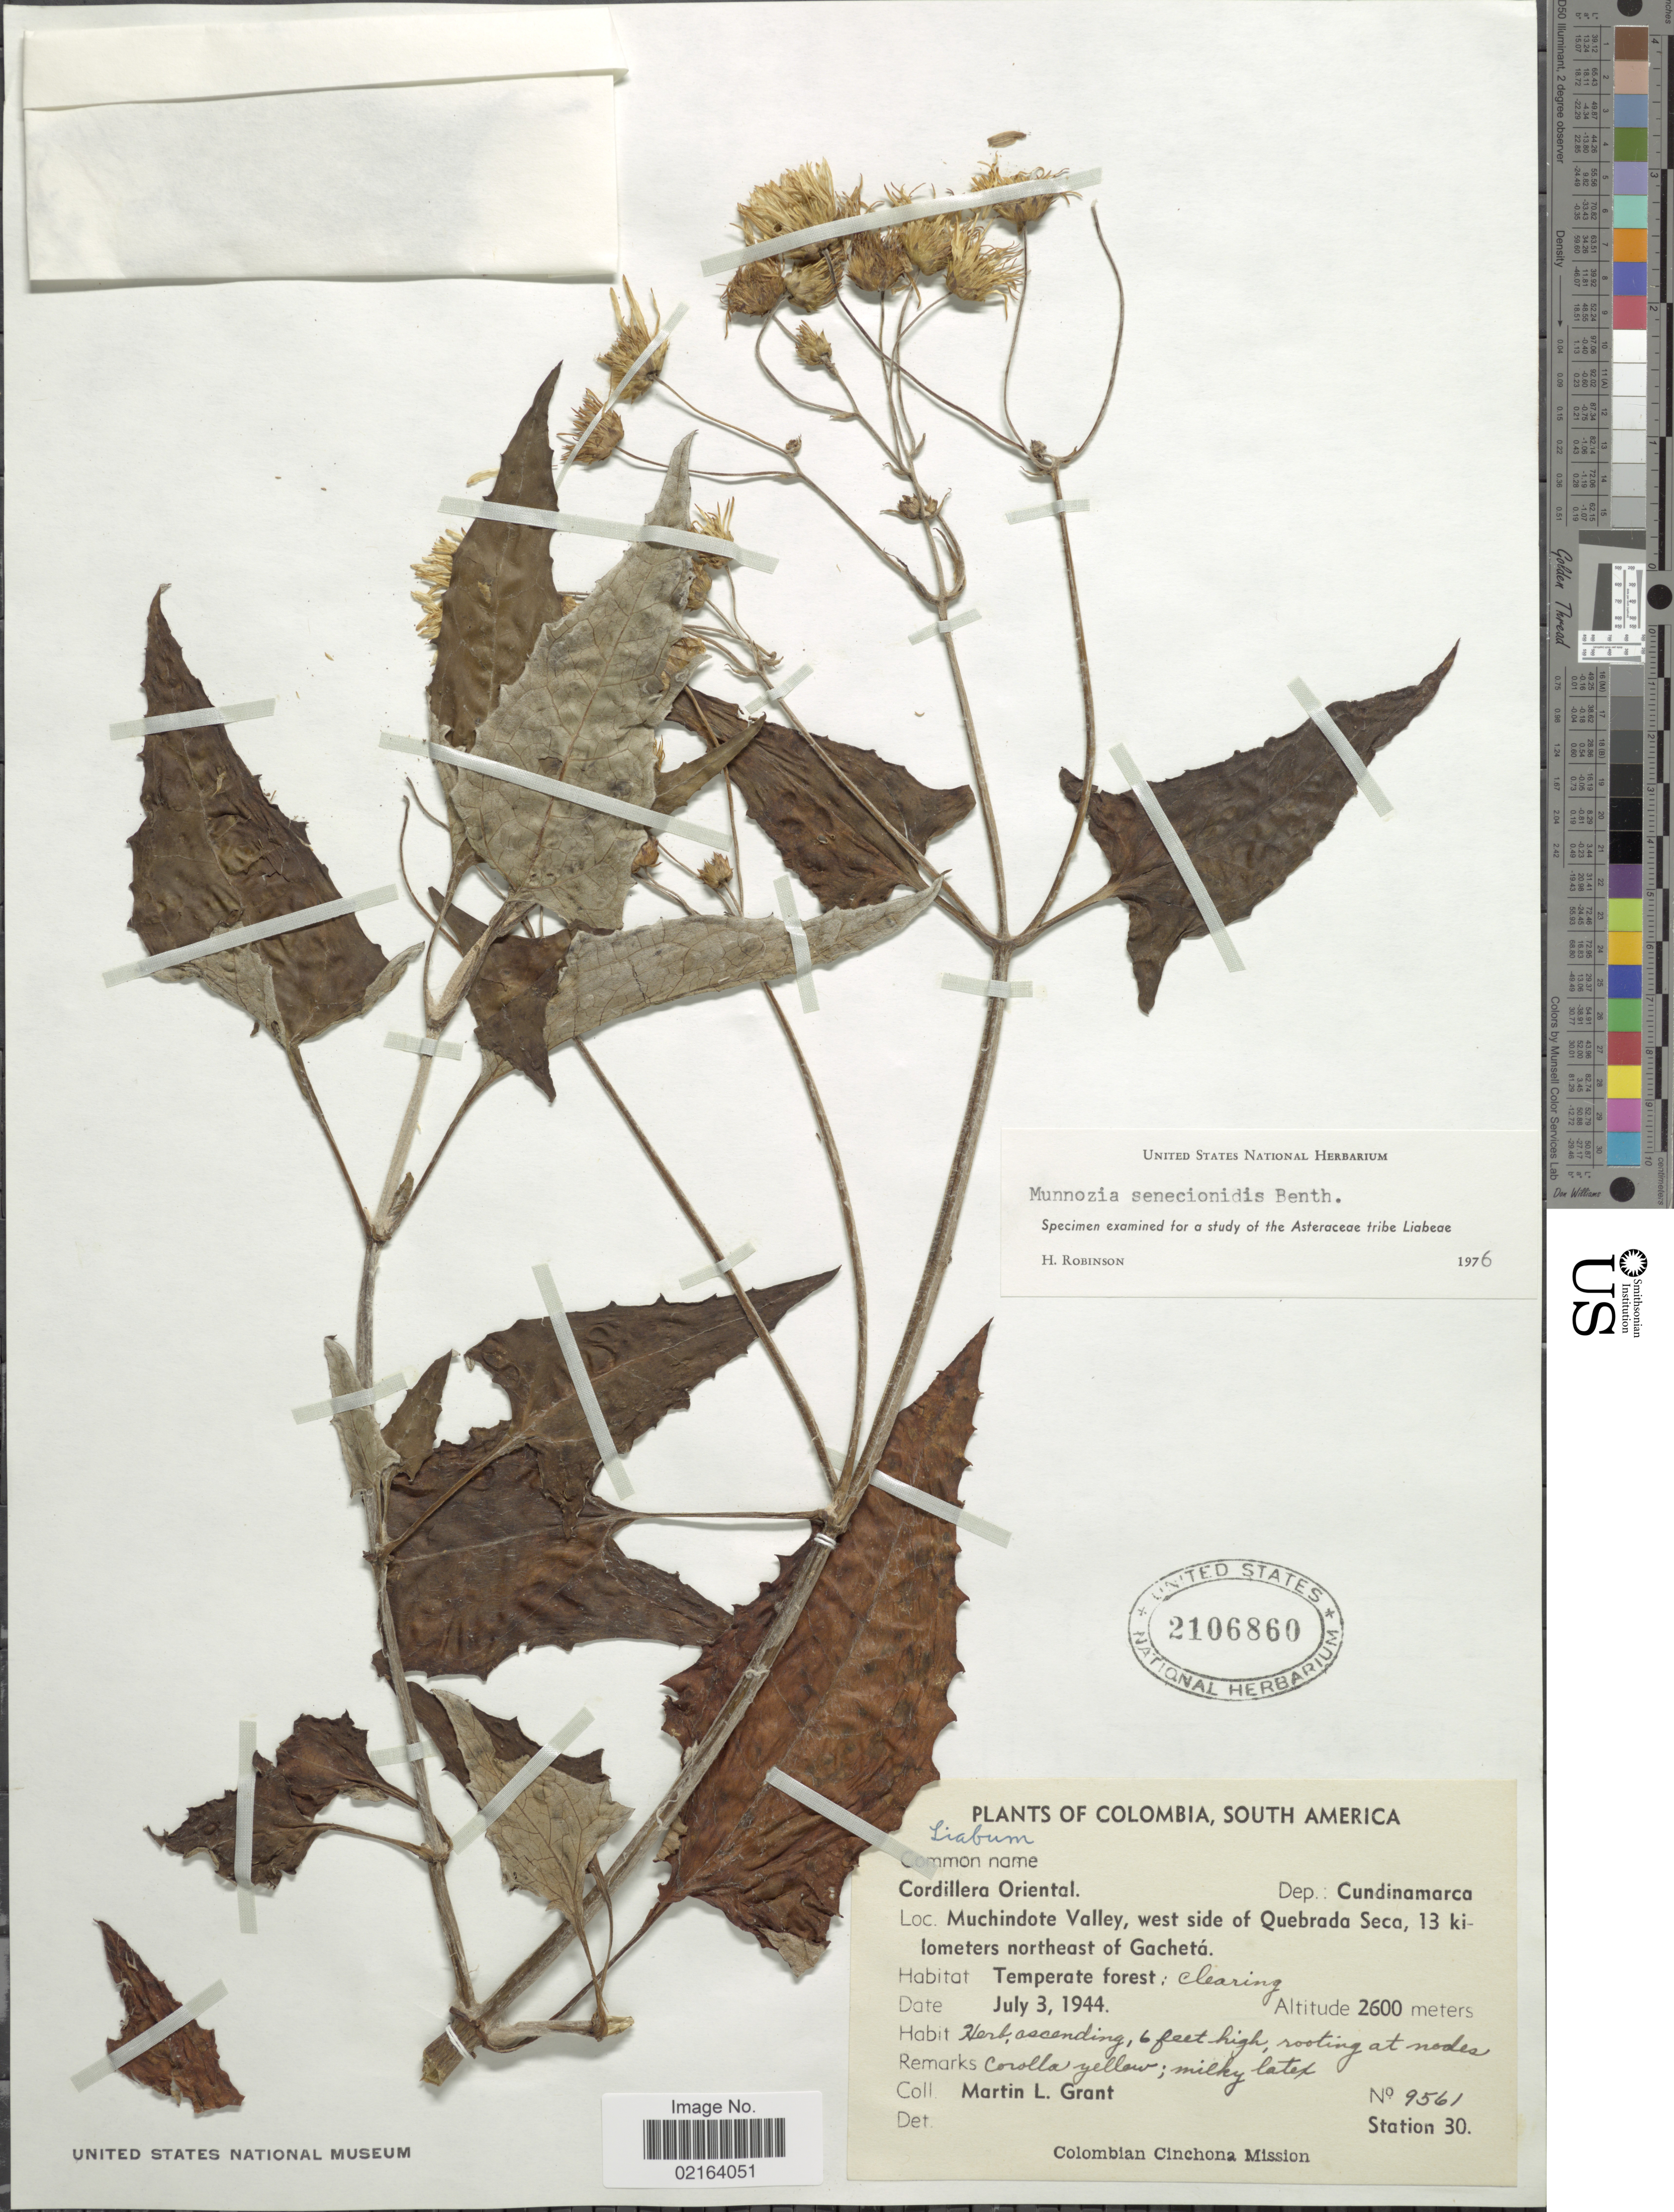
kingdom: Plantae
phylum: Tracheophyta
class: Magnoliopsida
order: Asterales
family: Asteraceae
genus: Munnozia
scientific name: Munnozia senecionidis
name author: Benth.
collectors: M. L. Grant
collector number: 9561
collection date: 1944-07-03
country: Colombia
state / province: Cundinamarca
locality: Cordillera Oriental, Dep. Cundinamarca, Muchindote Valley, west side of Quebrada Seca, 13 kilometers northeast of Gacheta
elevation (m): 2600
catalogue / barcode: US 2106860